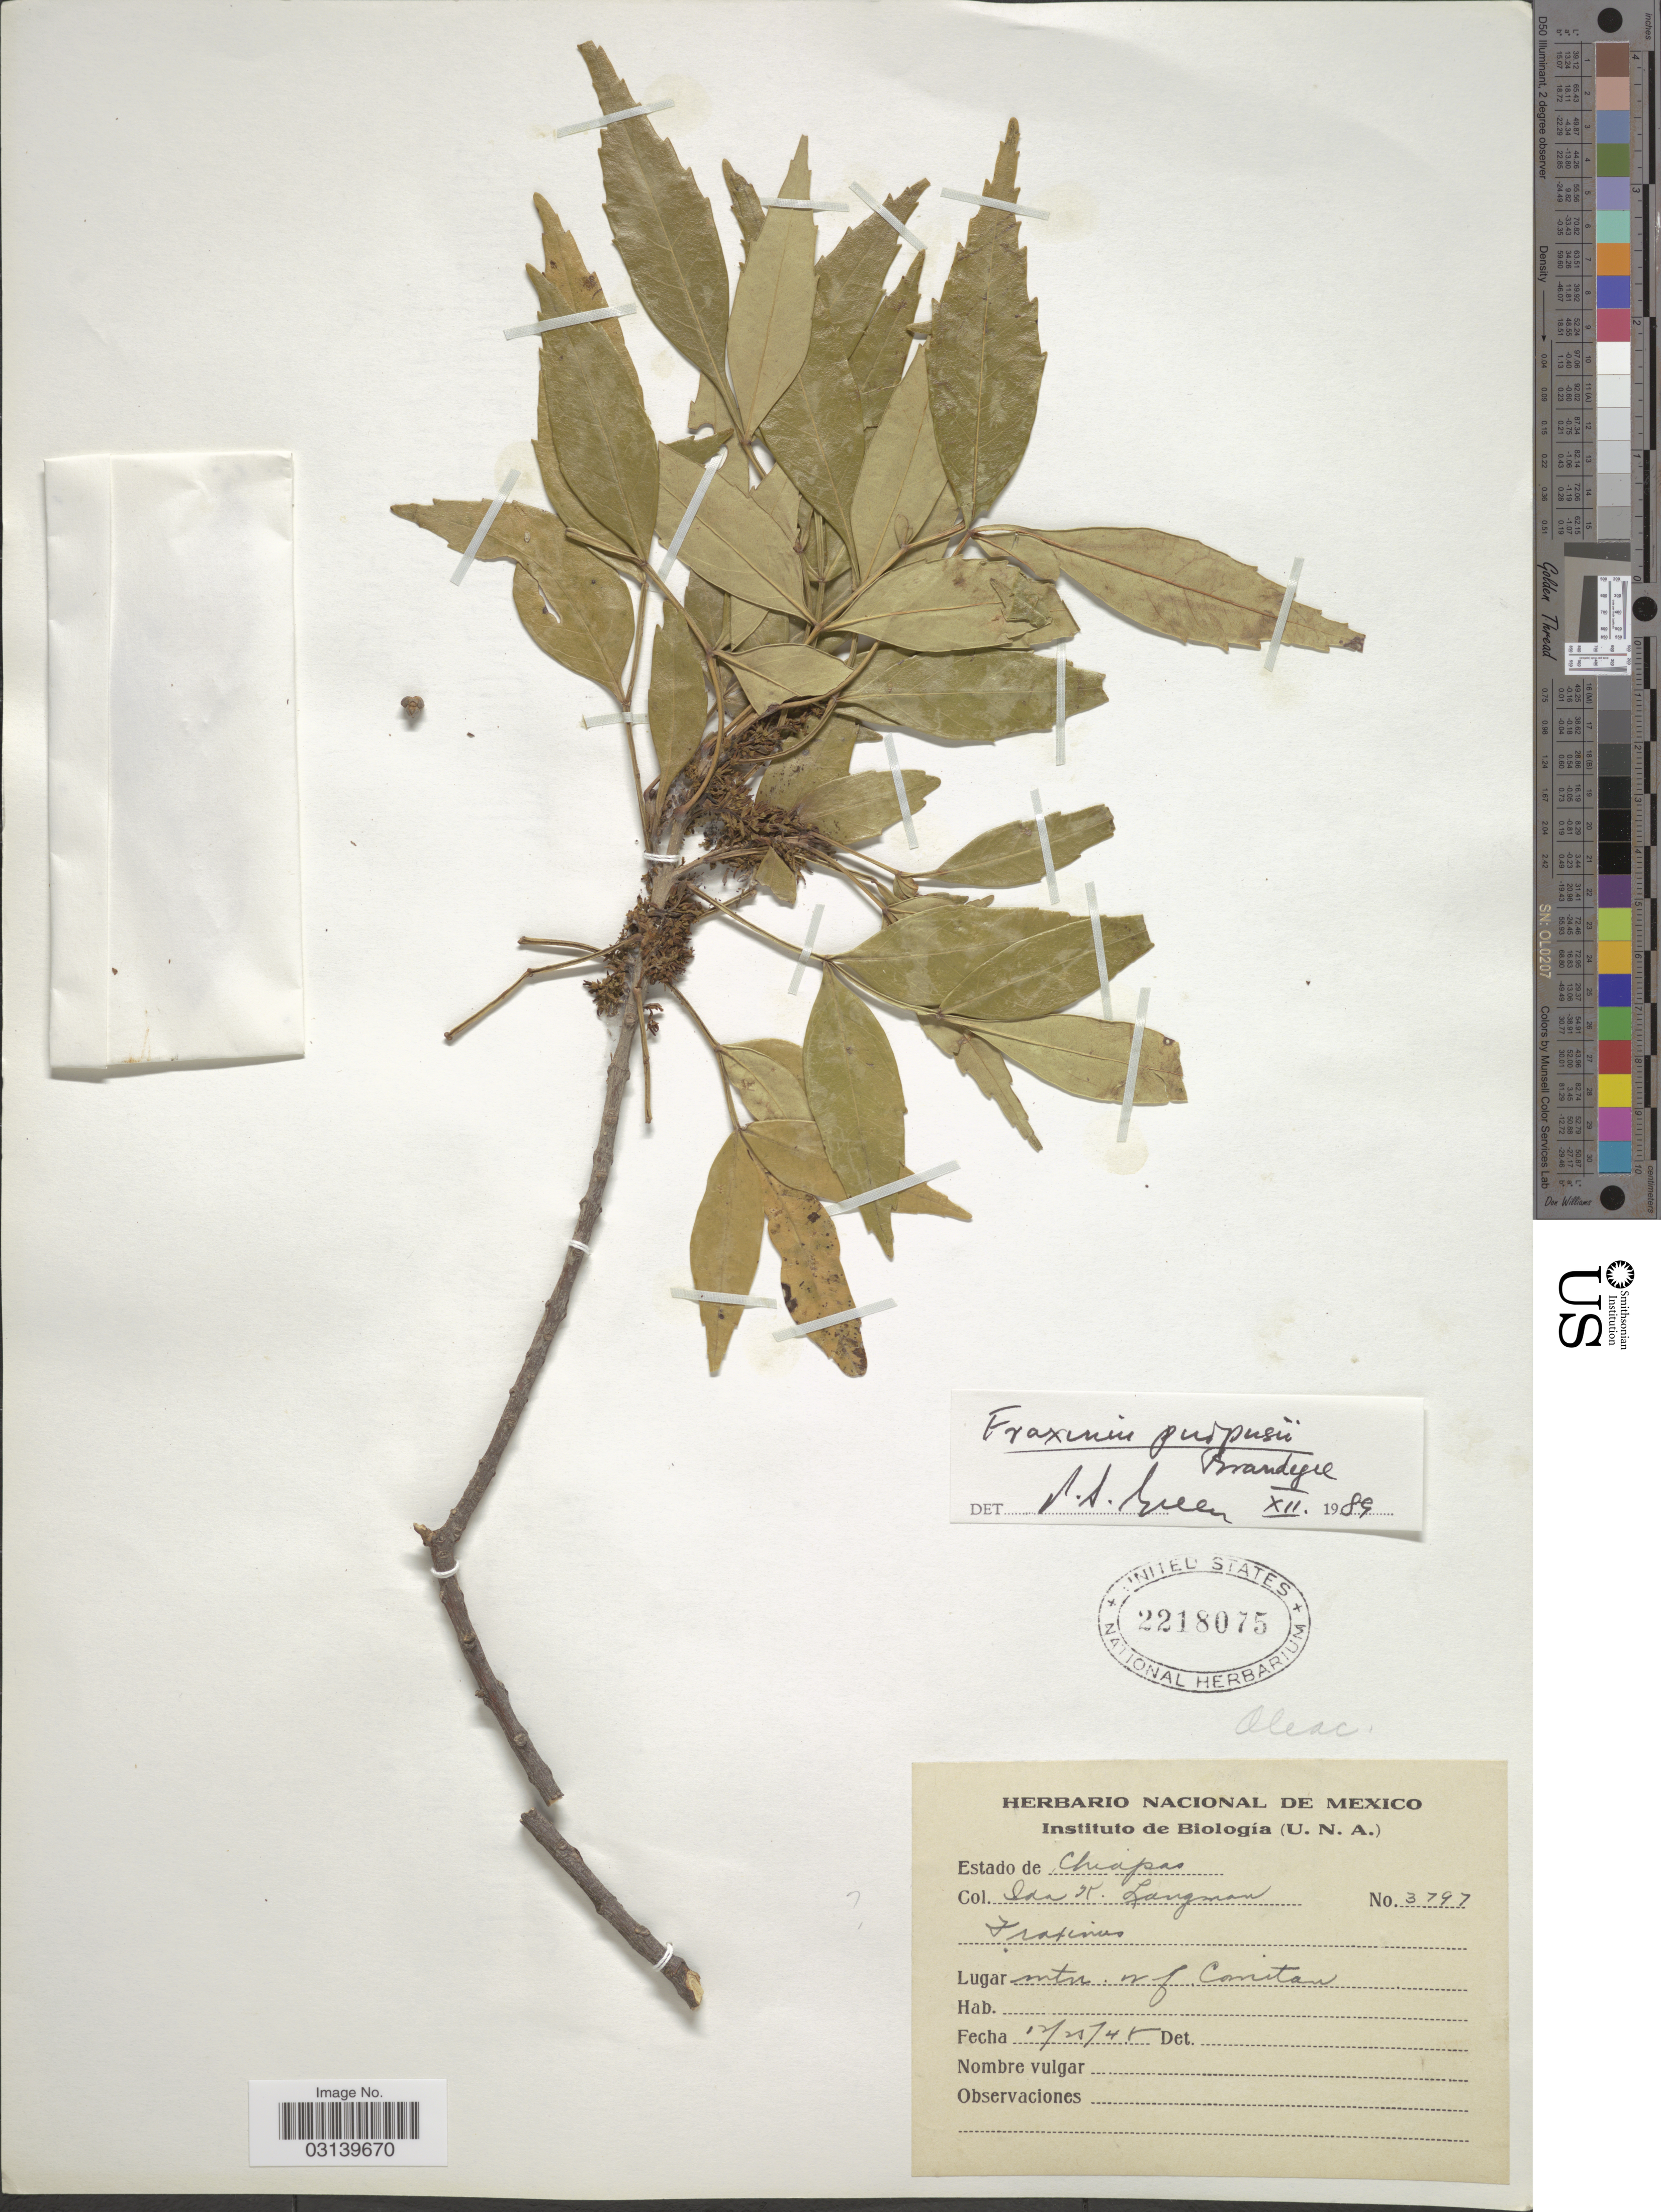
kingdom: Plantae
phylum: Tracheophyta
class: Magnoliopsida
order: Lamiales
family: Oleaceae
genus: Fraxinus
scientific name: Fraxinus purpusii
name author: Brandegee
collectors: I. K. Langman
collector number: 3797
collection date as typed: Transcribed d/m/y: 25/12/45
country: Mexico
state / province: Chiapas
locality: Mtn. w. of Comitán.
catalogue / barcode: US 2218075